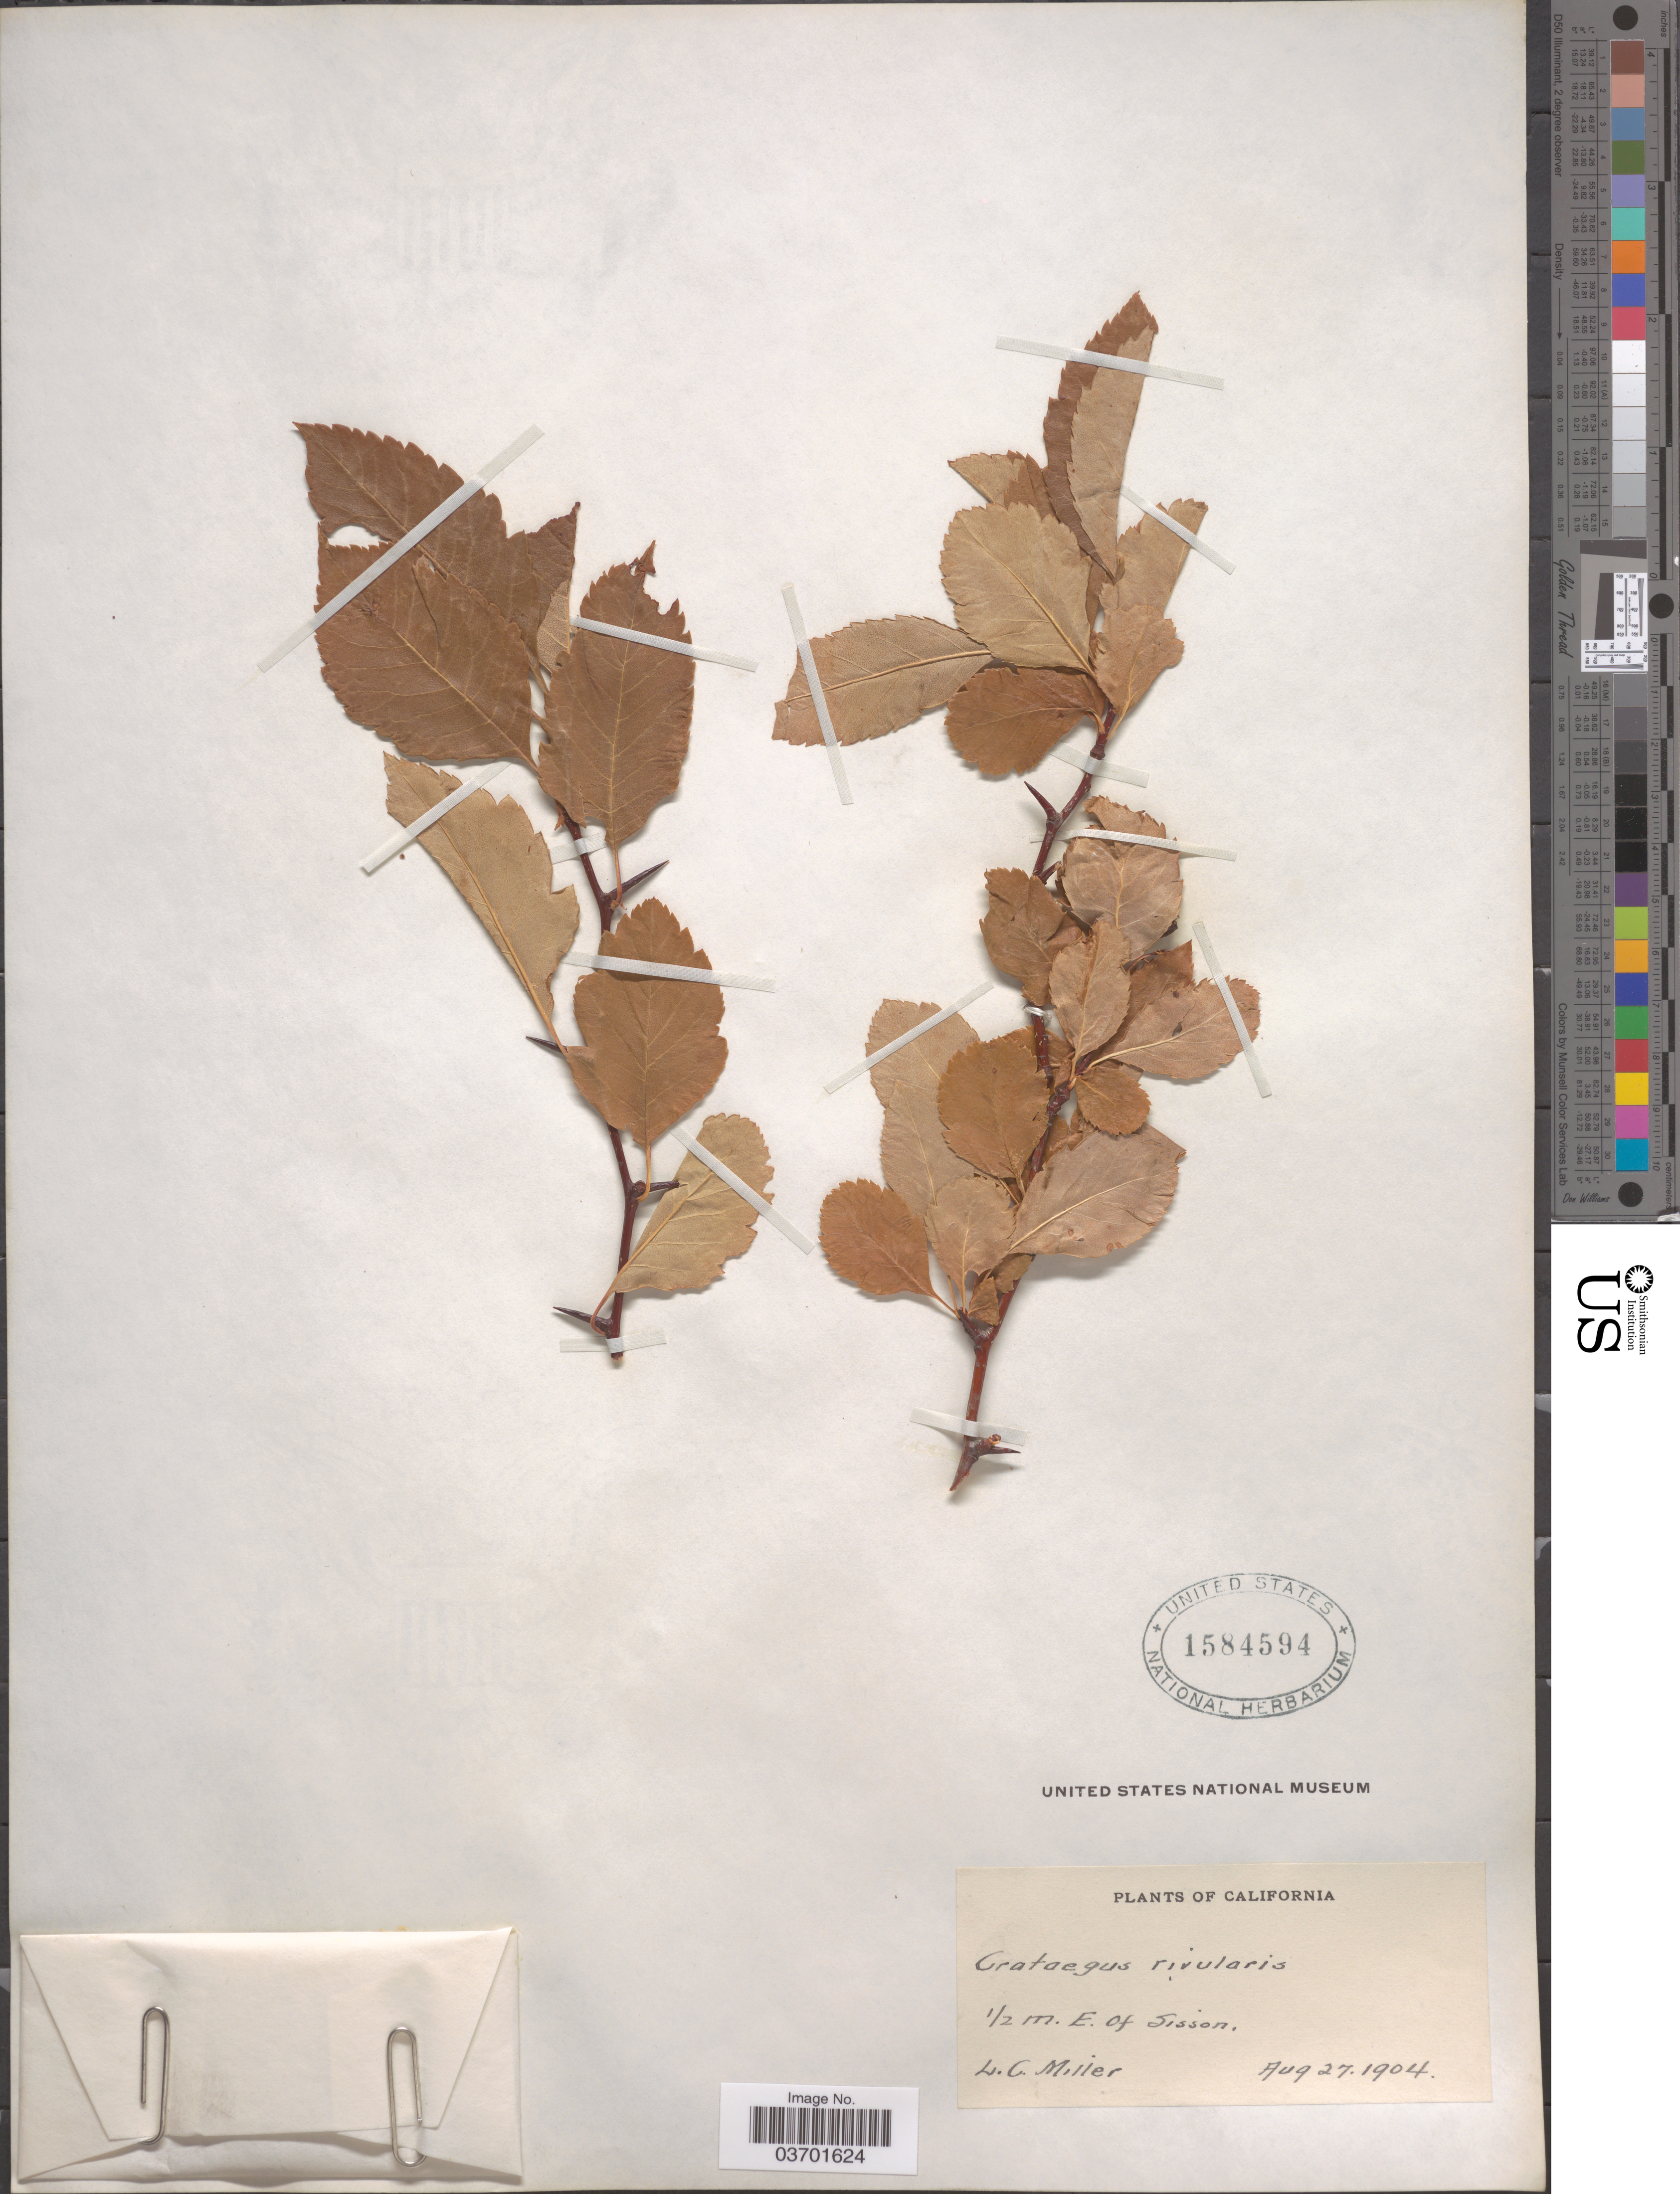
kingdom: Plantae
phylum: Tracheophyta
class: Magnoliopsida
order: Rosales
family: Rosaceae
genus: Crataegus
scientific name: Crataegus rivularis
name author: Nutt.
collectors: L. Miller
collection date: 1904-08-27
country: United States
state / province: California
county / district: Siskiyou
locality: ½ m. E. of Sisson.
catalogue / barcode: US 1584594